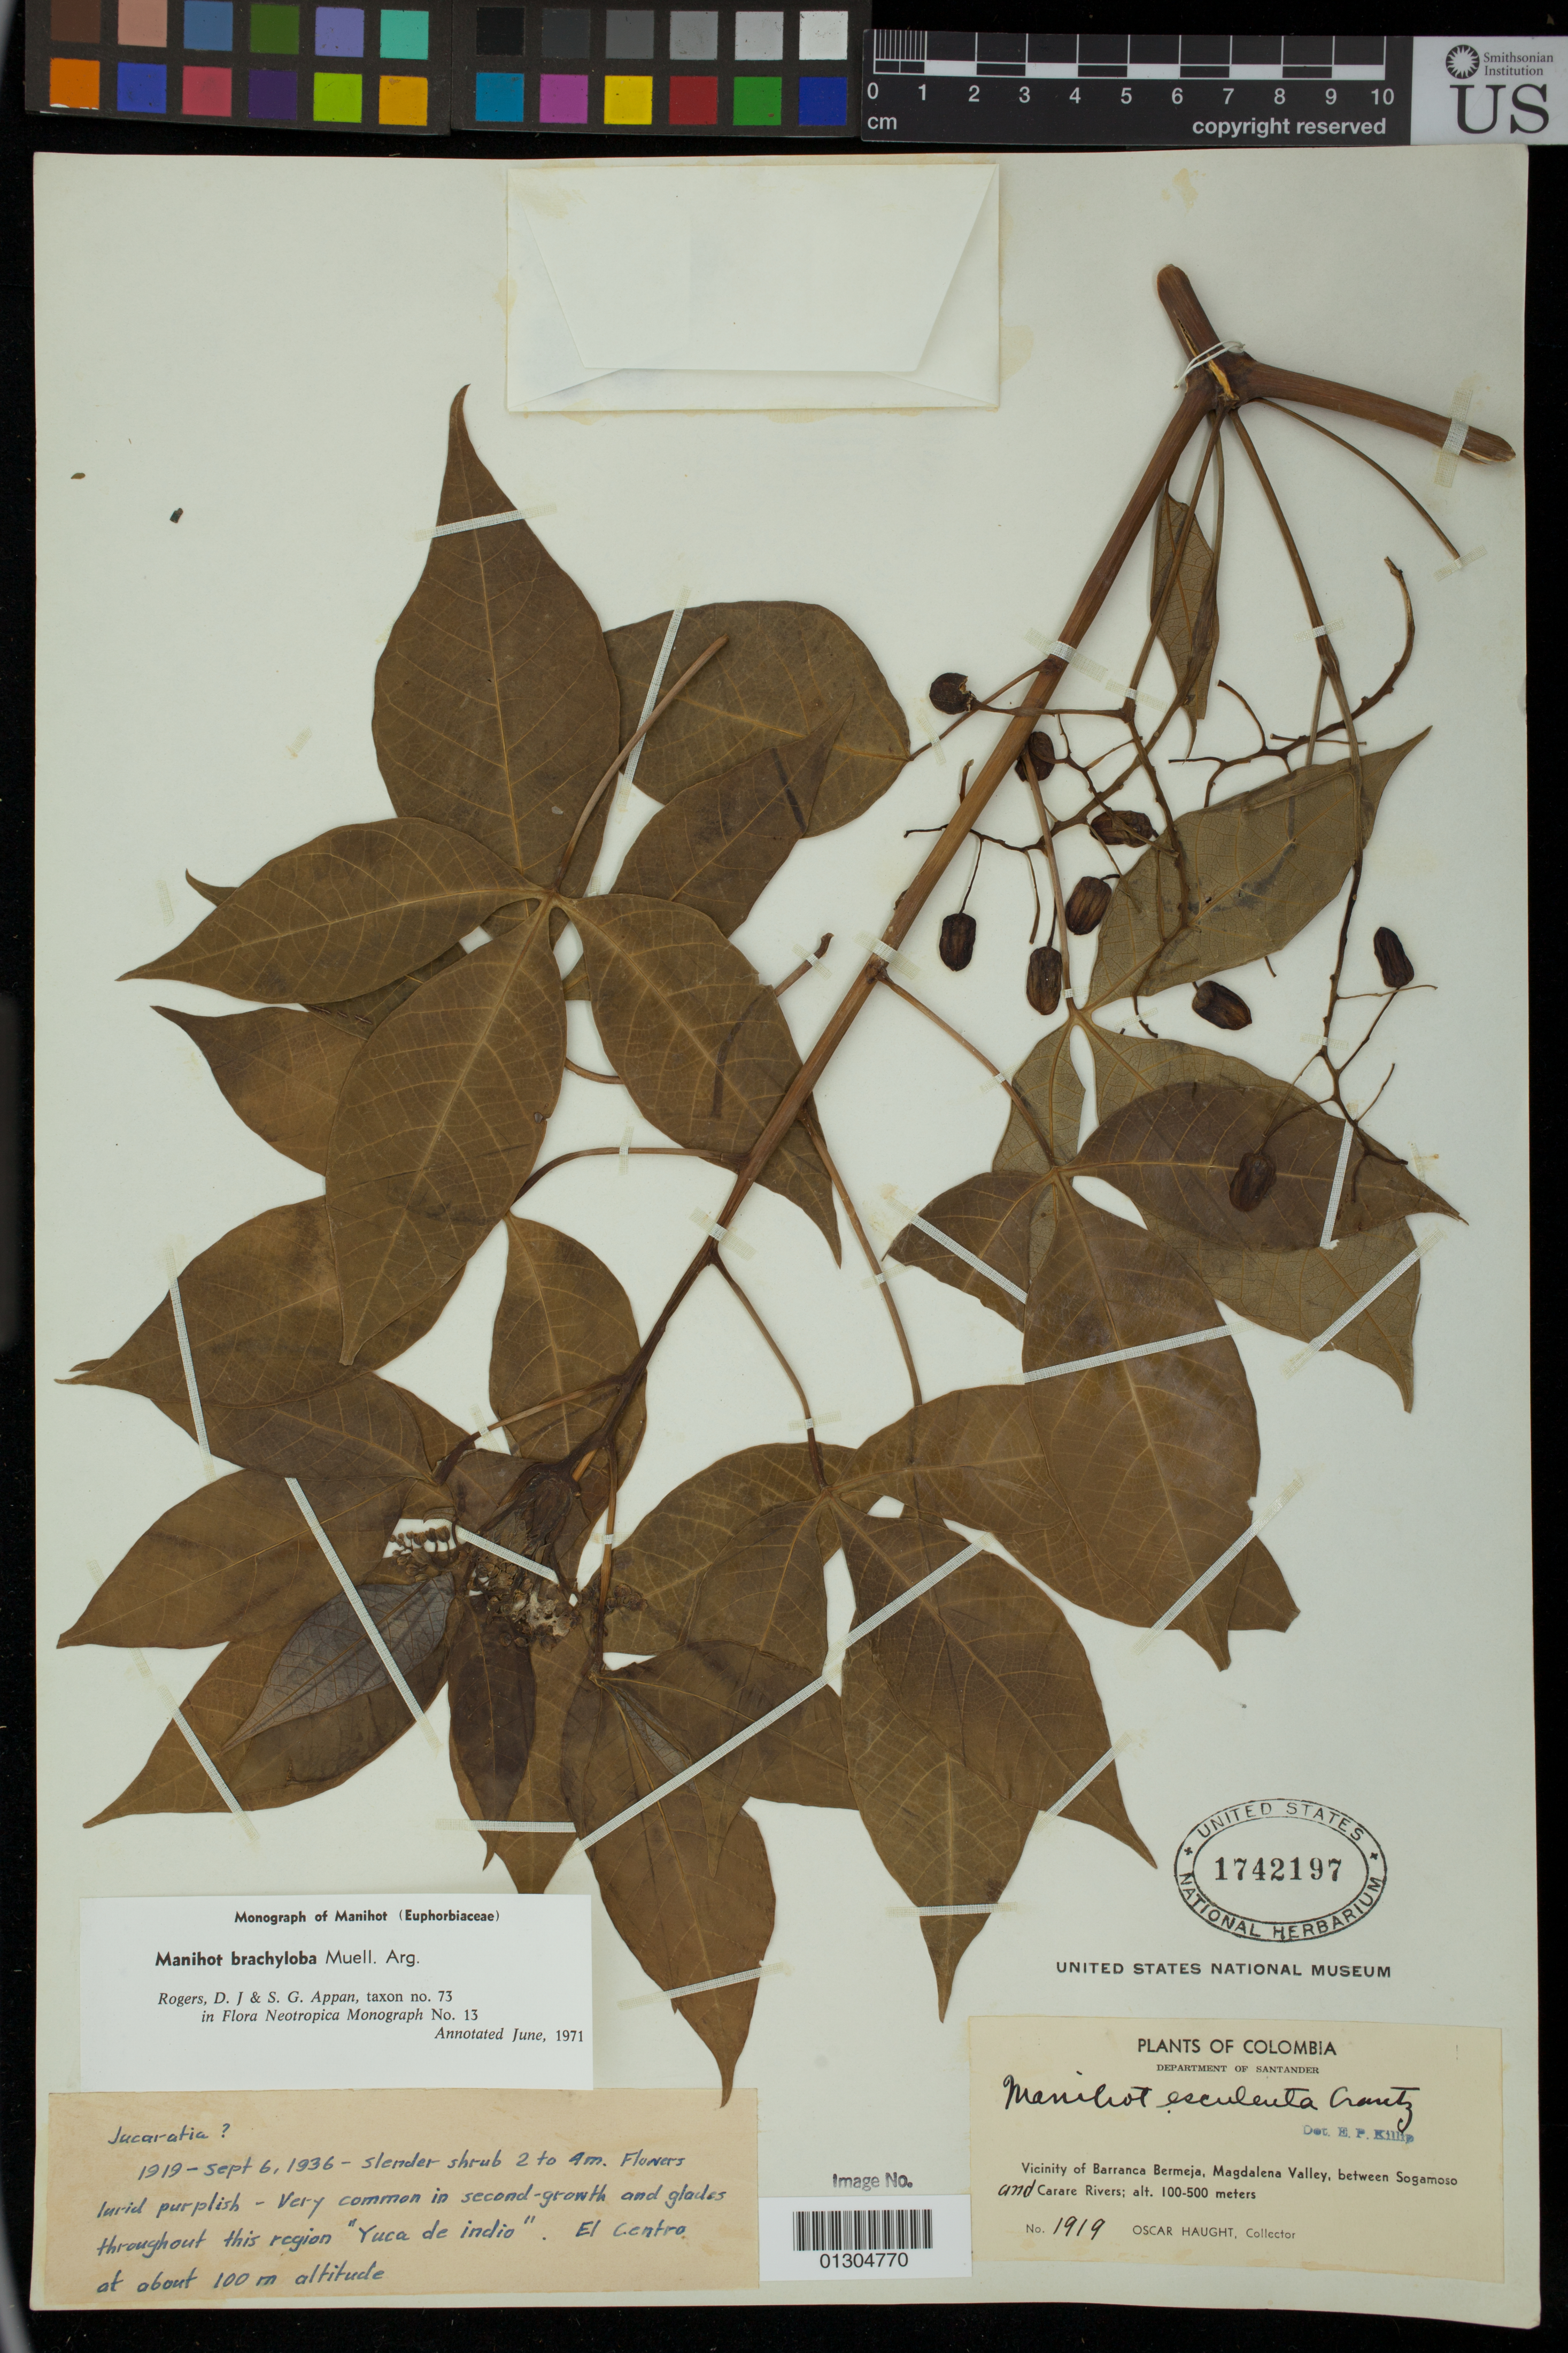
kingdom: Plantae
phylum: Tracheophyta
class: Magnoliopsida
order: Malpighiales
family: Euphorbiaceae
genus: Manihot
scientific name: Manihot brachyloba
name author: Müll. Arg.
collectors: O. Haught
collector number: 1919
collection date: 1936-09-06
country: Colombia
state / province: Santander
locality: El Centro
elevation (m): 100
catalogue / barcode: US 1742197